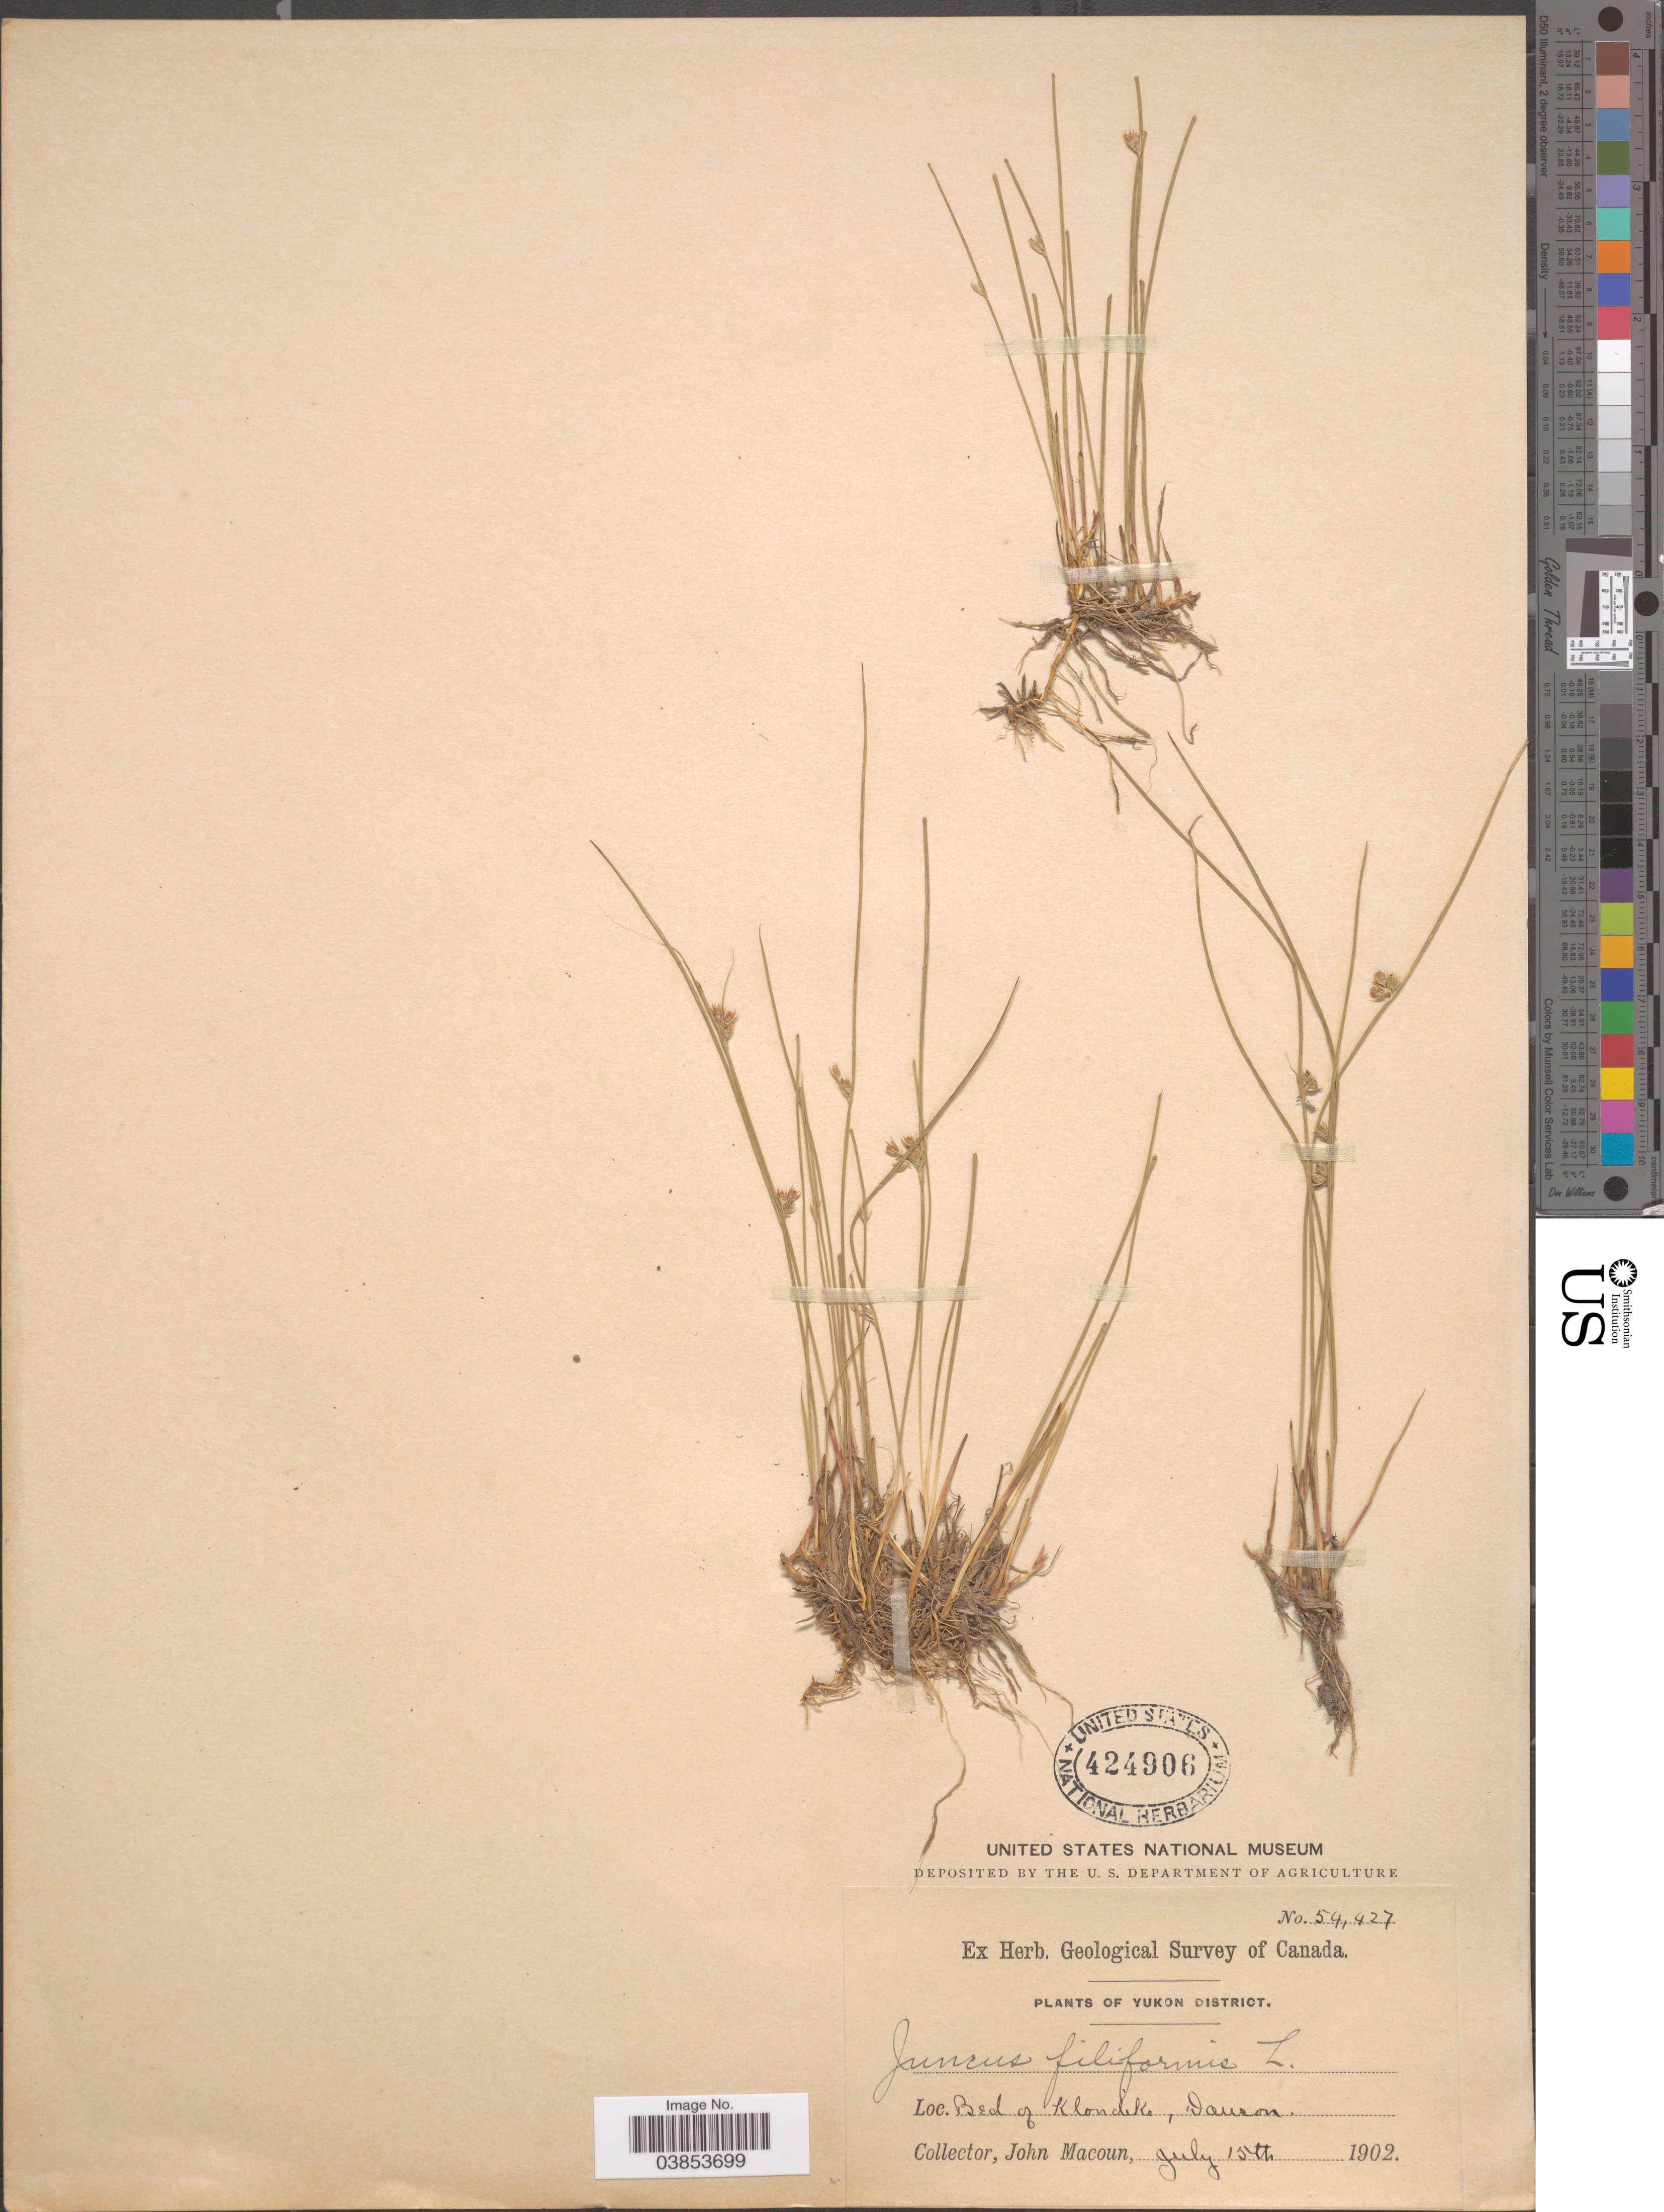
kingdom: Plantae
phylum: Tracheophyta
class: Liliopsida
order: Poales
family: Juncaceae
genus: Juncus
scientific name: Juncus filiformis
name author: L.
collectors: J. Macoun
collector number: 54427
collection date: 1902-07-15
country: Canada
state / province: Yukon Territory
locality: Yukon District. Bed of Klondike, Dawson.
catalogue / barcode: US 424906